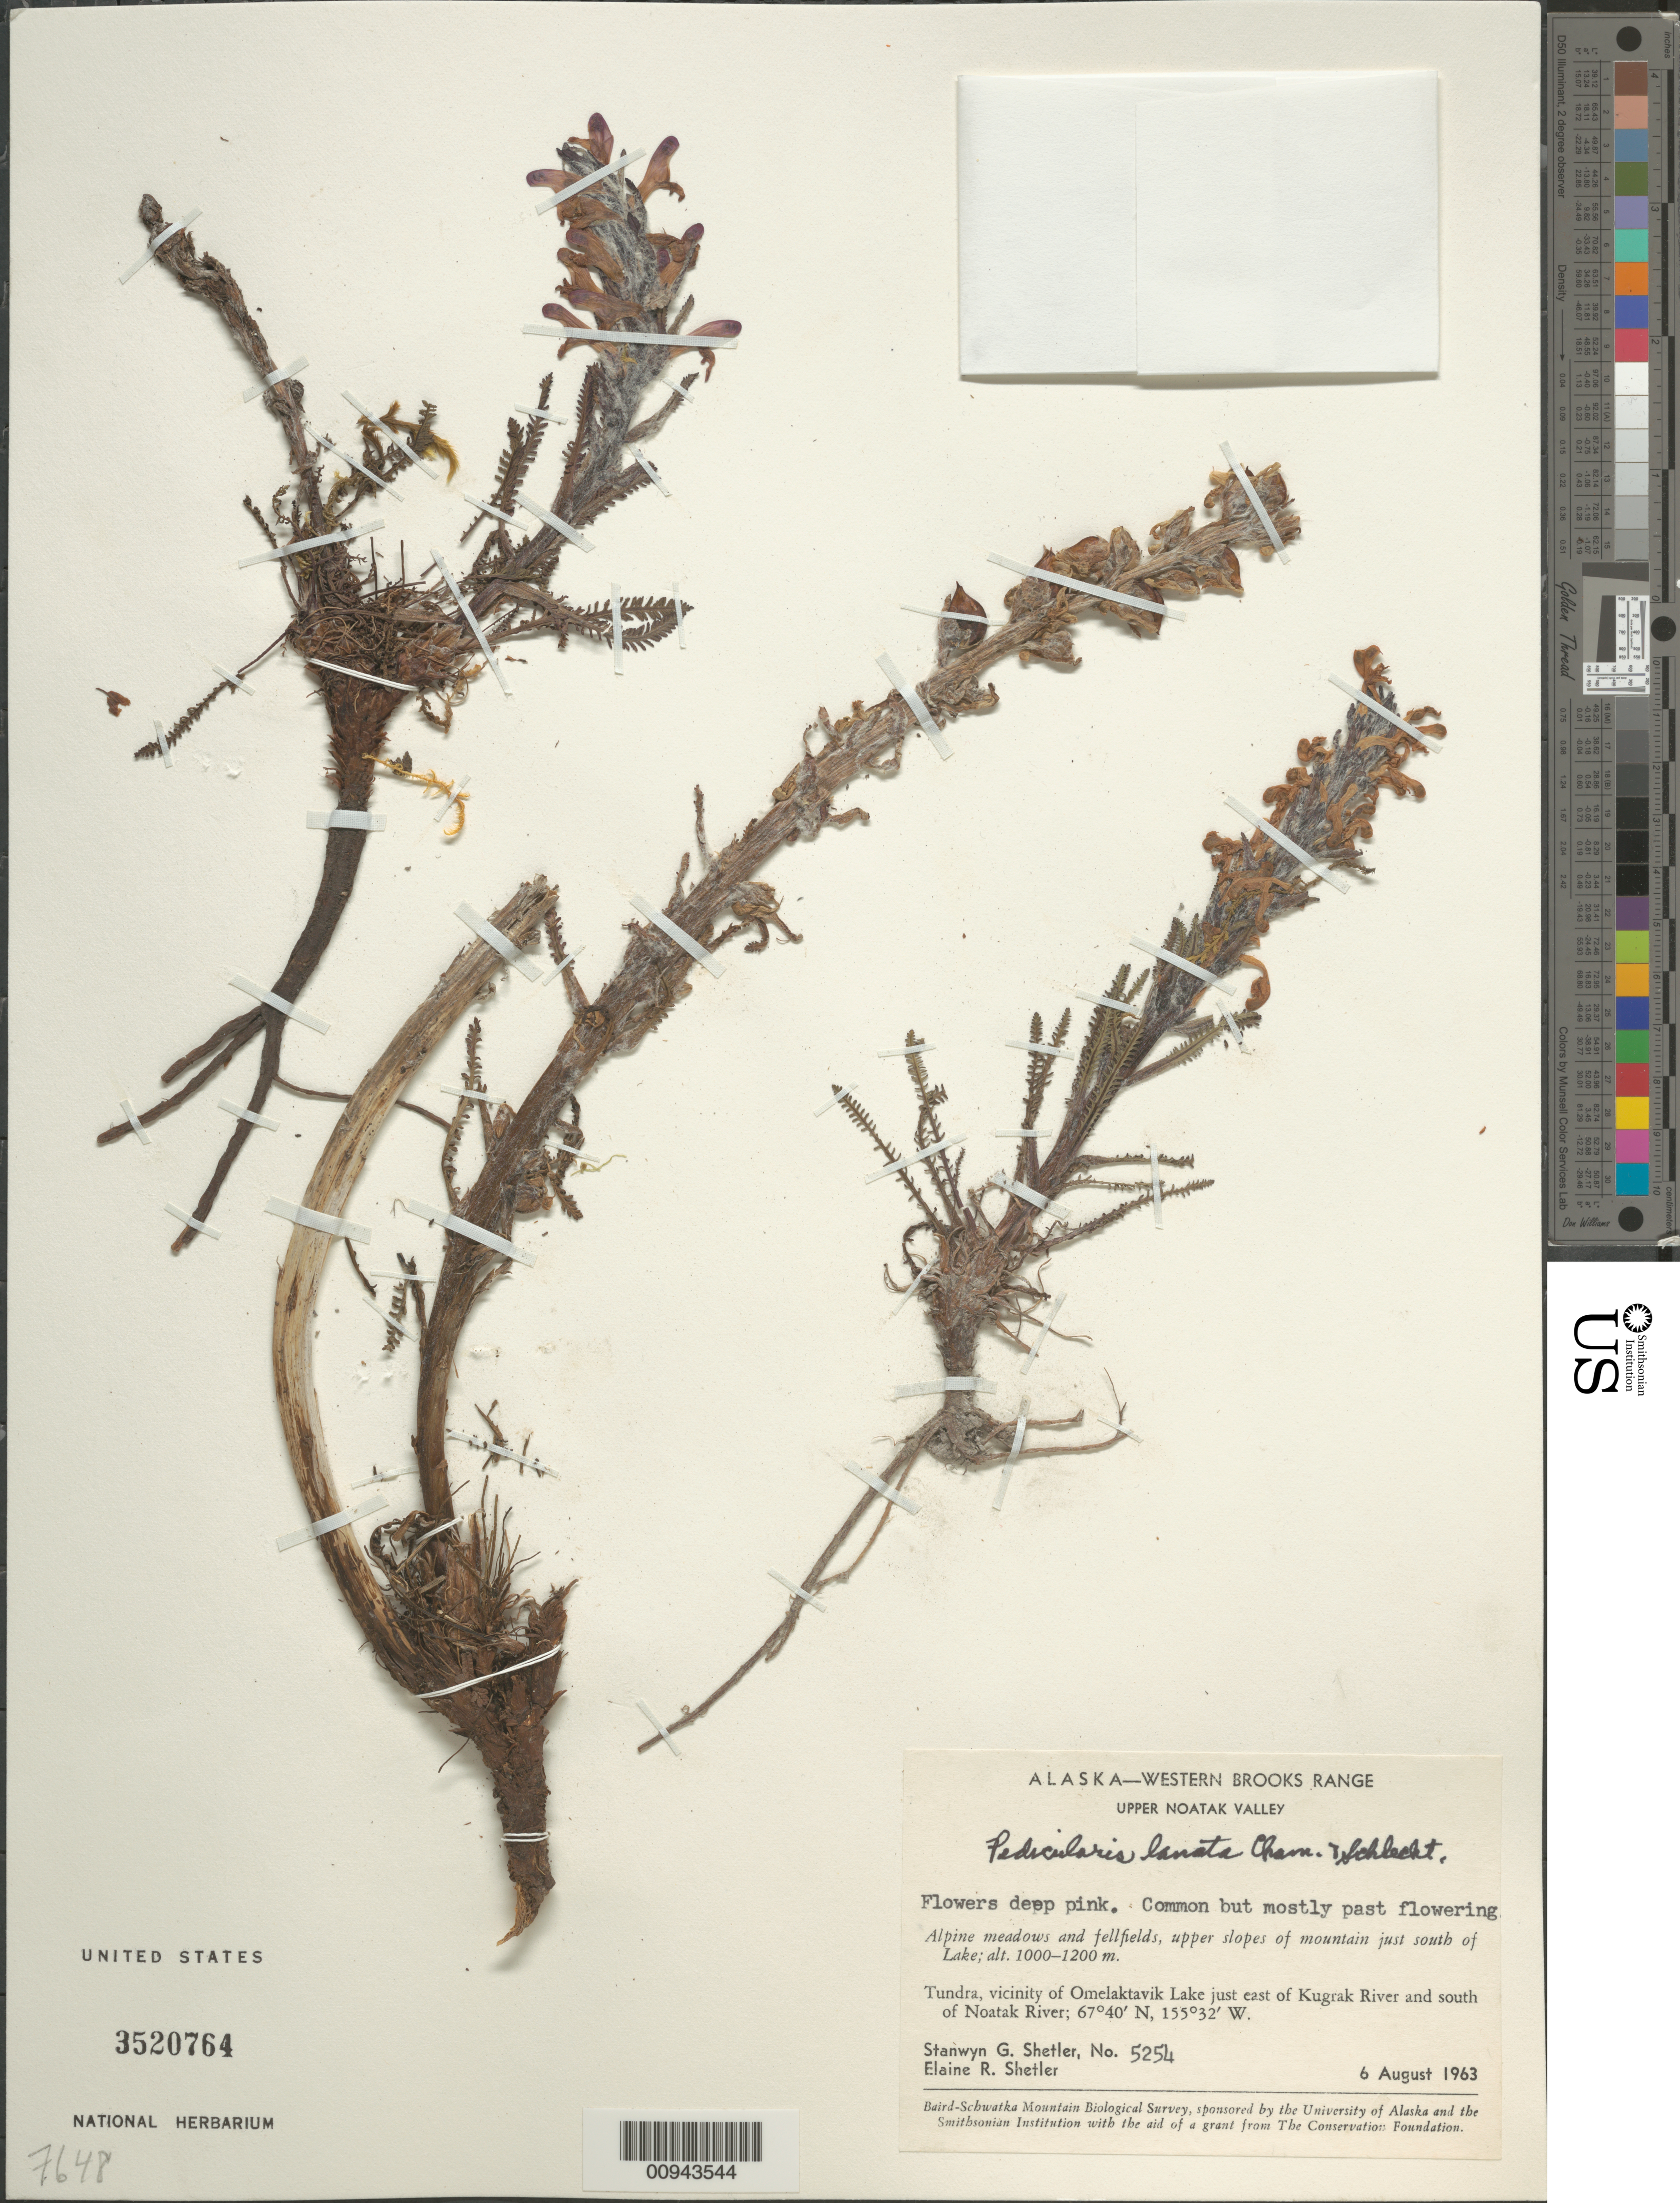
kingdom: Plantae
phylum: Tracheophyta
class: Magnoliopsida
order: Lamiales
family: Orobanchaceae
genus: Pedicularis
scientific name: Pedicularis lanata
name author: Willd. ex Cham. & Schltdl.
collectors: S. Shetler & E. R. Shetler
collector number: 5254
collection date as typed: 06 Aug 1963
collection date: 1963-08-06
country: United States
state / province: Alaska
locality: Vicinity of Omelaktavik Lake just east of Kugrak River and south of Noatak River. Western Brooks Range, Upper Noatak Valley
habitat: Tundra. Alpine meadows and fellfields, upper slopes of mountain just south of Lake.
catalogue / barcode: US 3520764